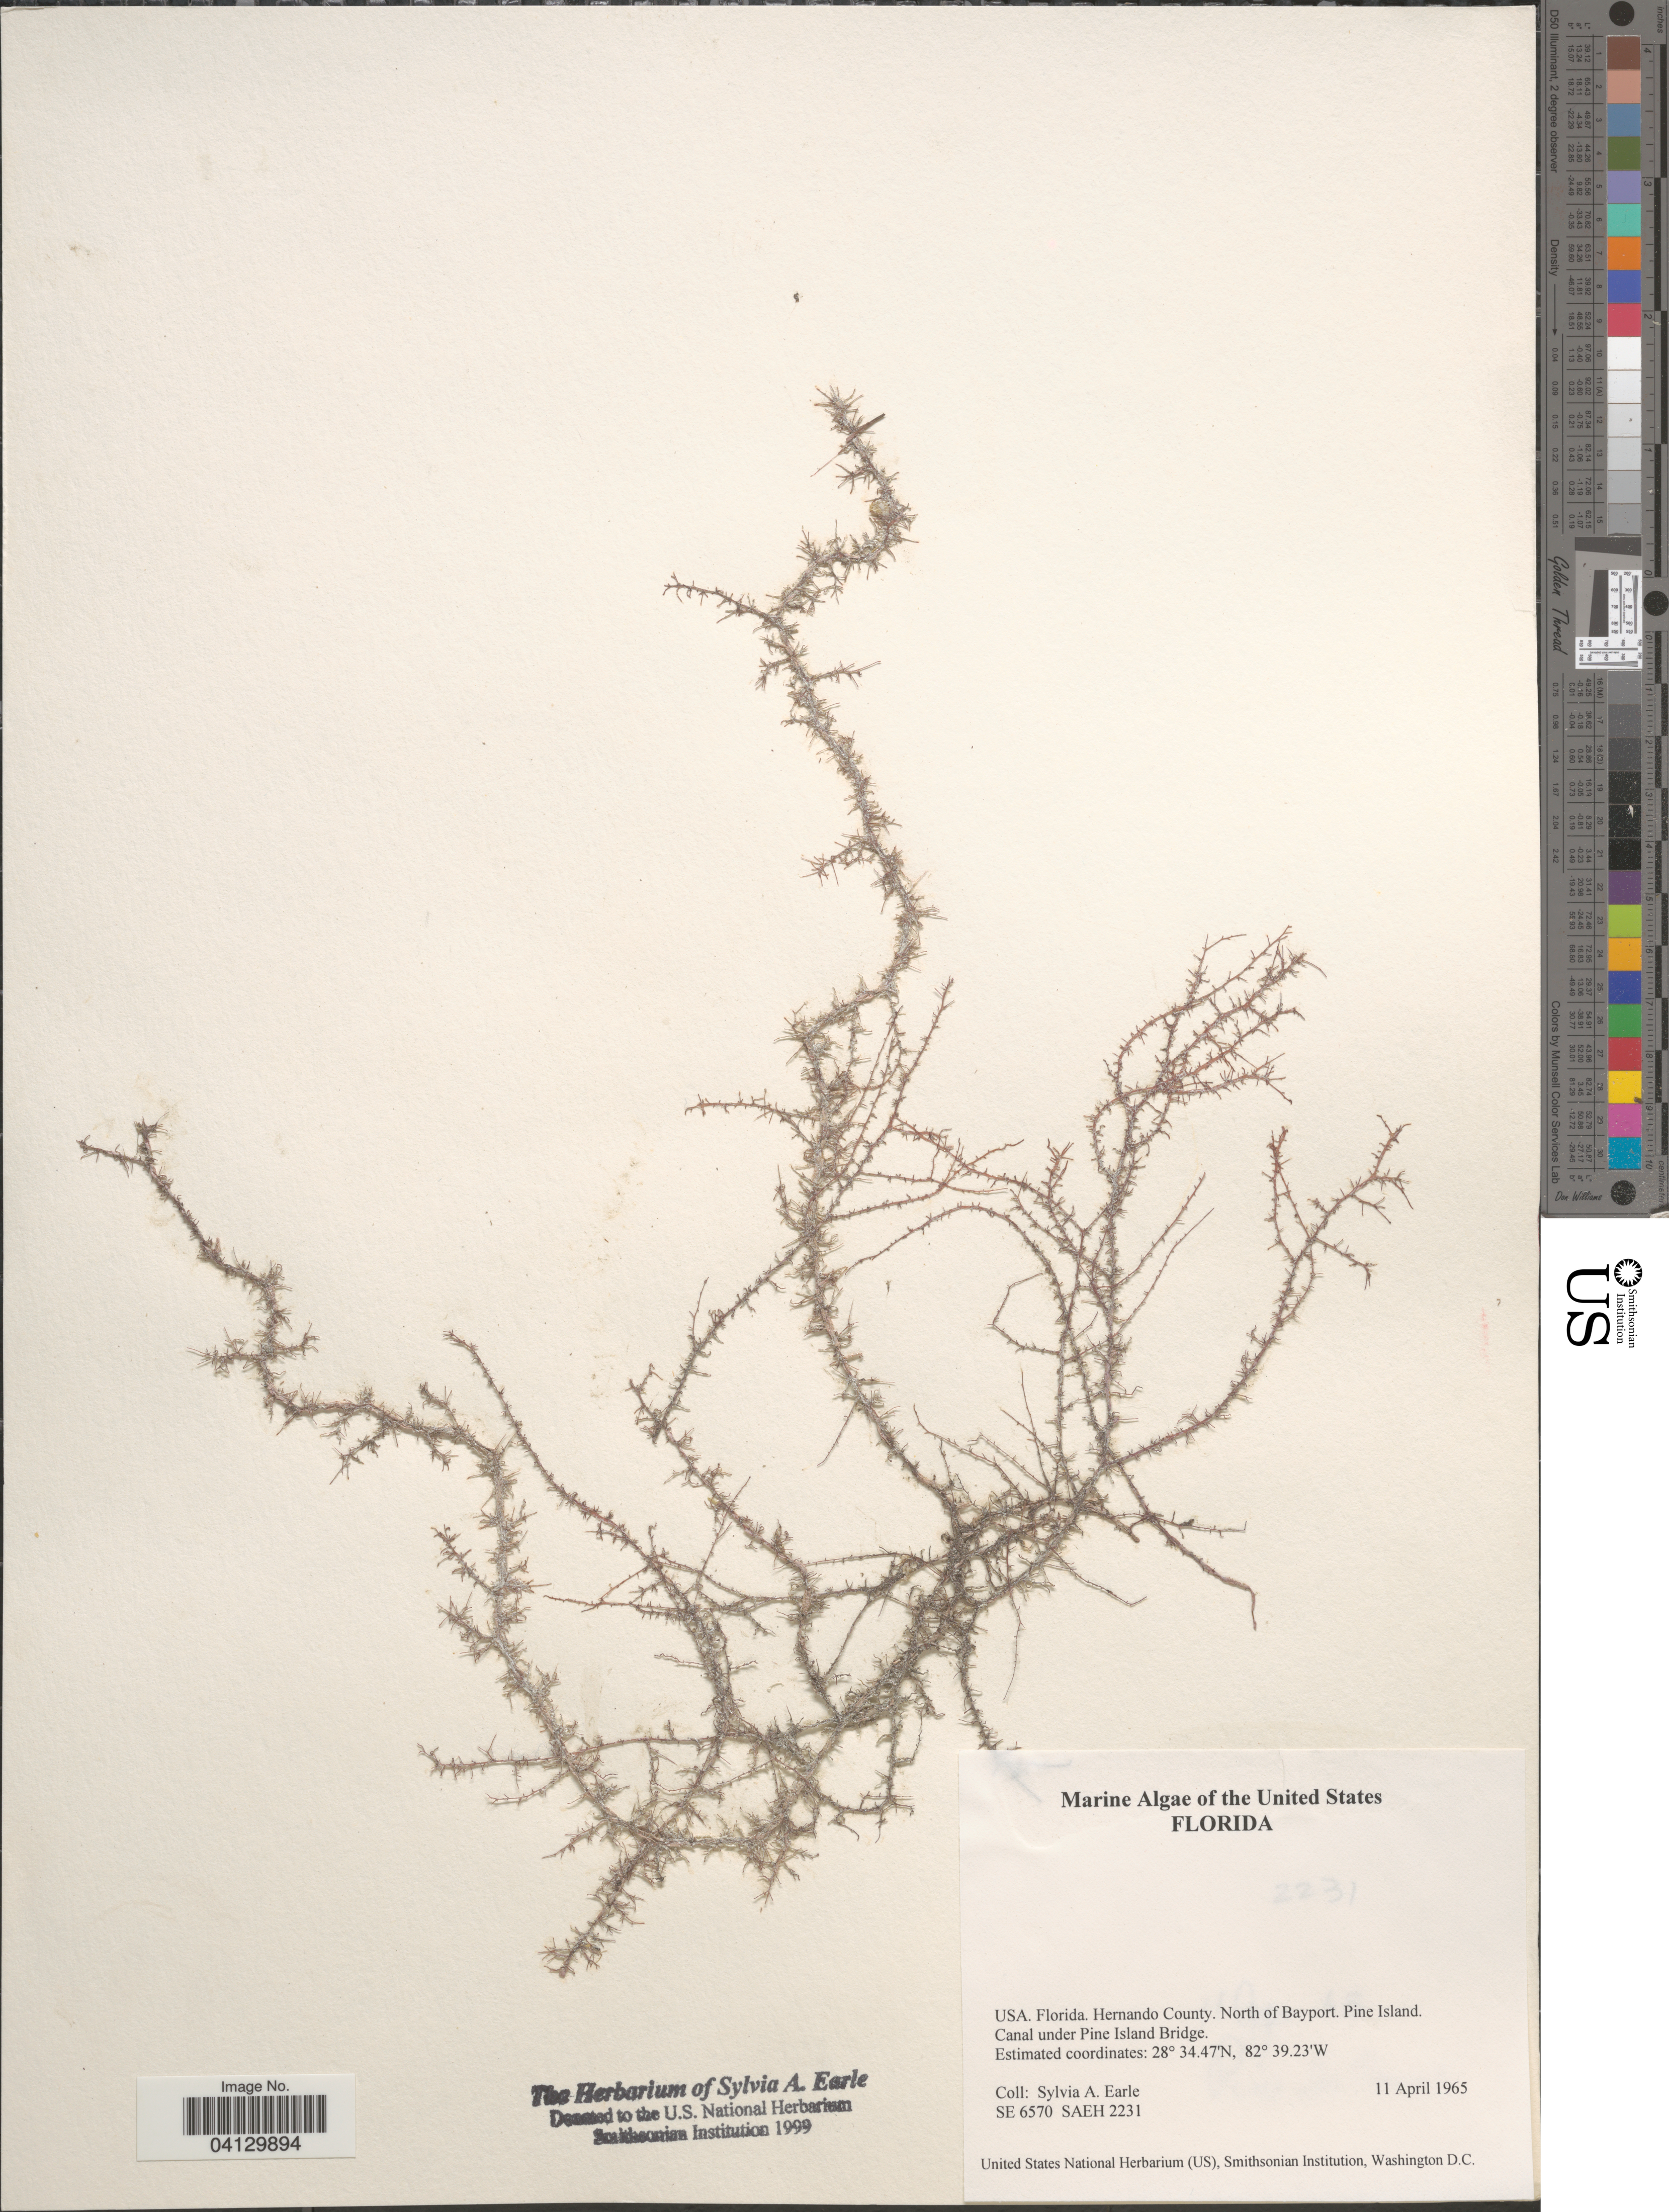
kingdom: Plantae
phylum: Rhodophyta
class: Florideophyceae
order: Corallinales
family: Corallinaceae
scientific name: Crustose Coralline Algae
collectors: S. A. Earle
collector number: SE6570/SAEH2231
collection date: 1965-04-11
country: United States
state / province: Florida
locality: Hernando County. North of Bayport. Pine Island. Canal under Pine Island Bridge.